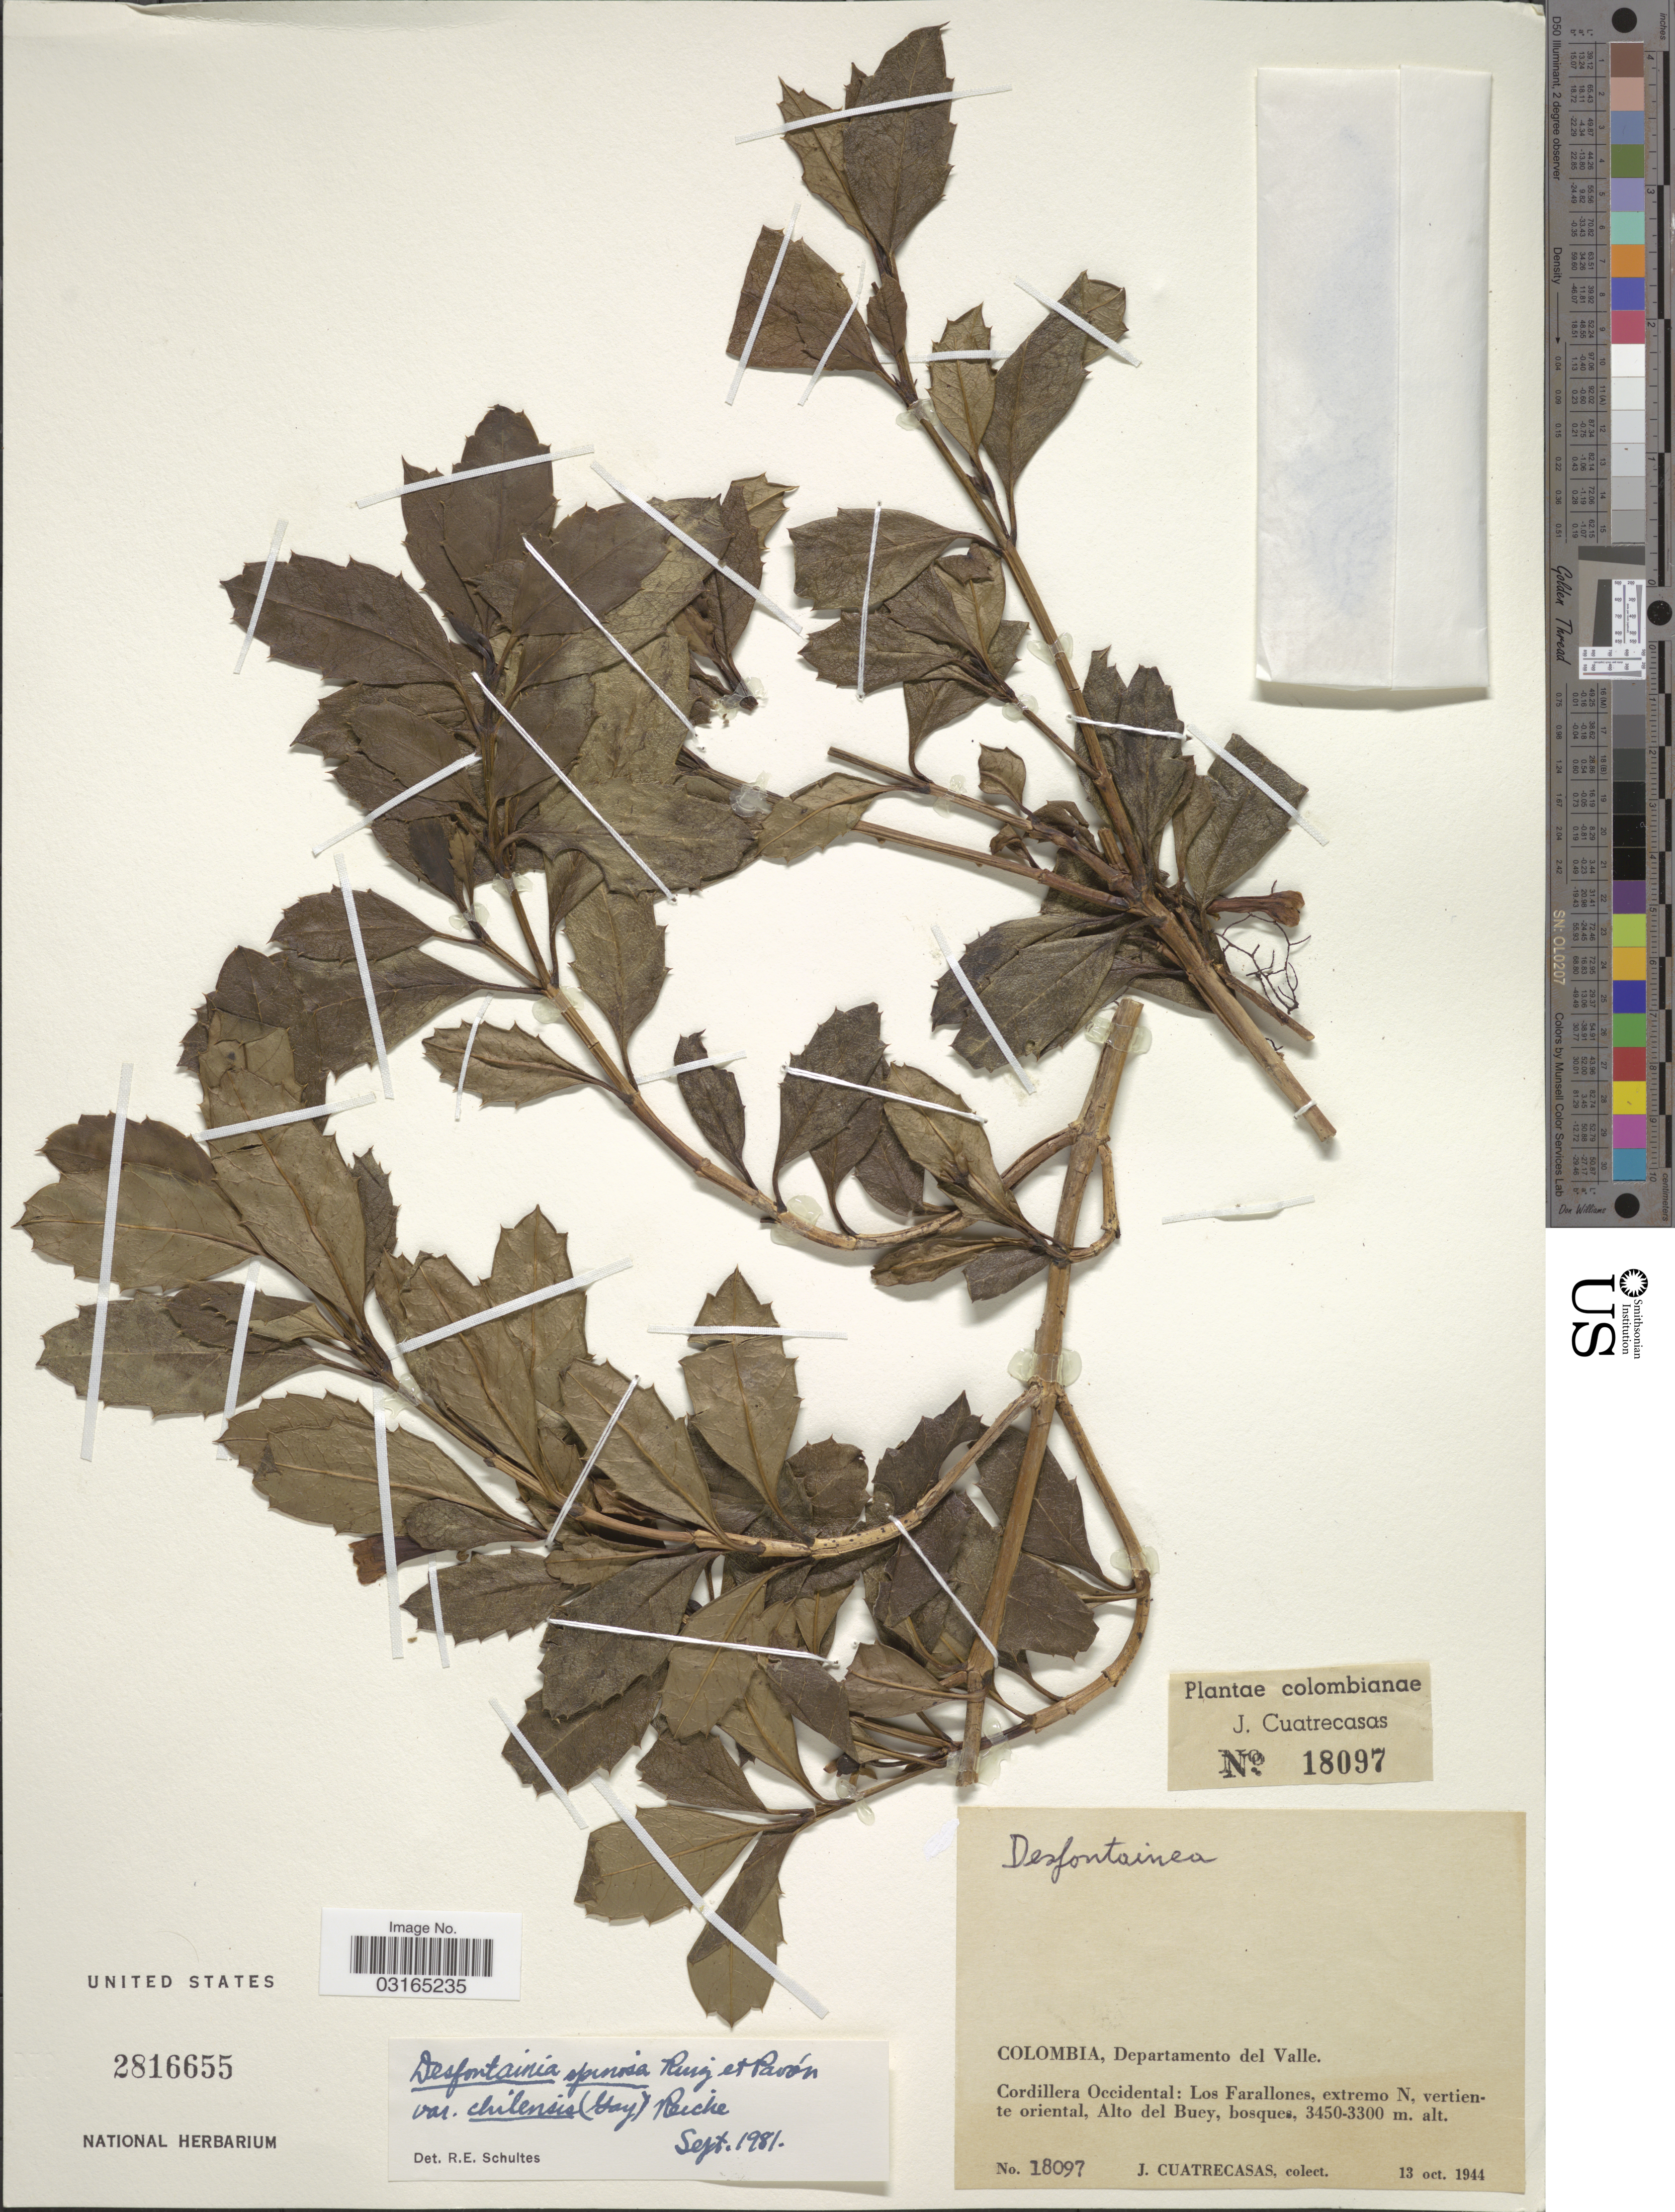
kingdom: Plantae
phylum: Tracheophyta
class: Magnoliopsida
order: Bruniales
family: Columelliaceae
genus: Desfontainia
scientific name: Desfontainia spinosa var. chilensis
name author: (Gay) Reiche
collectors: J. Cuatrecasas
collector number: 18097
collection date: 1944-10-13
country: Colombia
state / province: Valle del Cauca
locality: Departamento del Valle. Cordillera Occidental: Los Farallones, extremo N, vertiente oriental, Alto del Buey.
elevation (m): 3300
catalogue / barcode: US 2816655